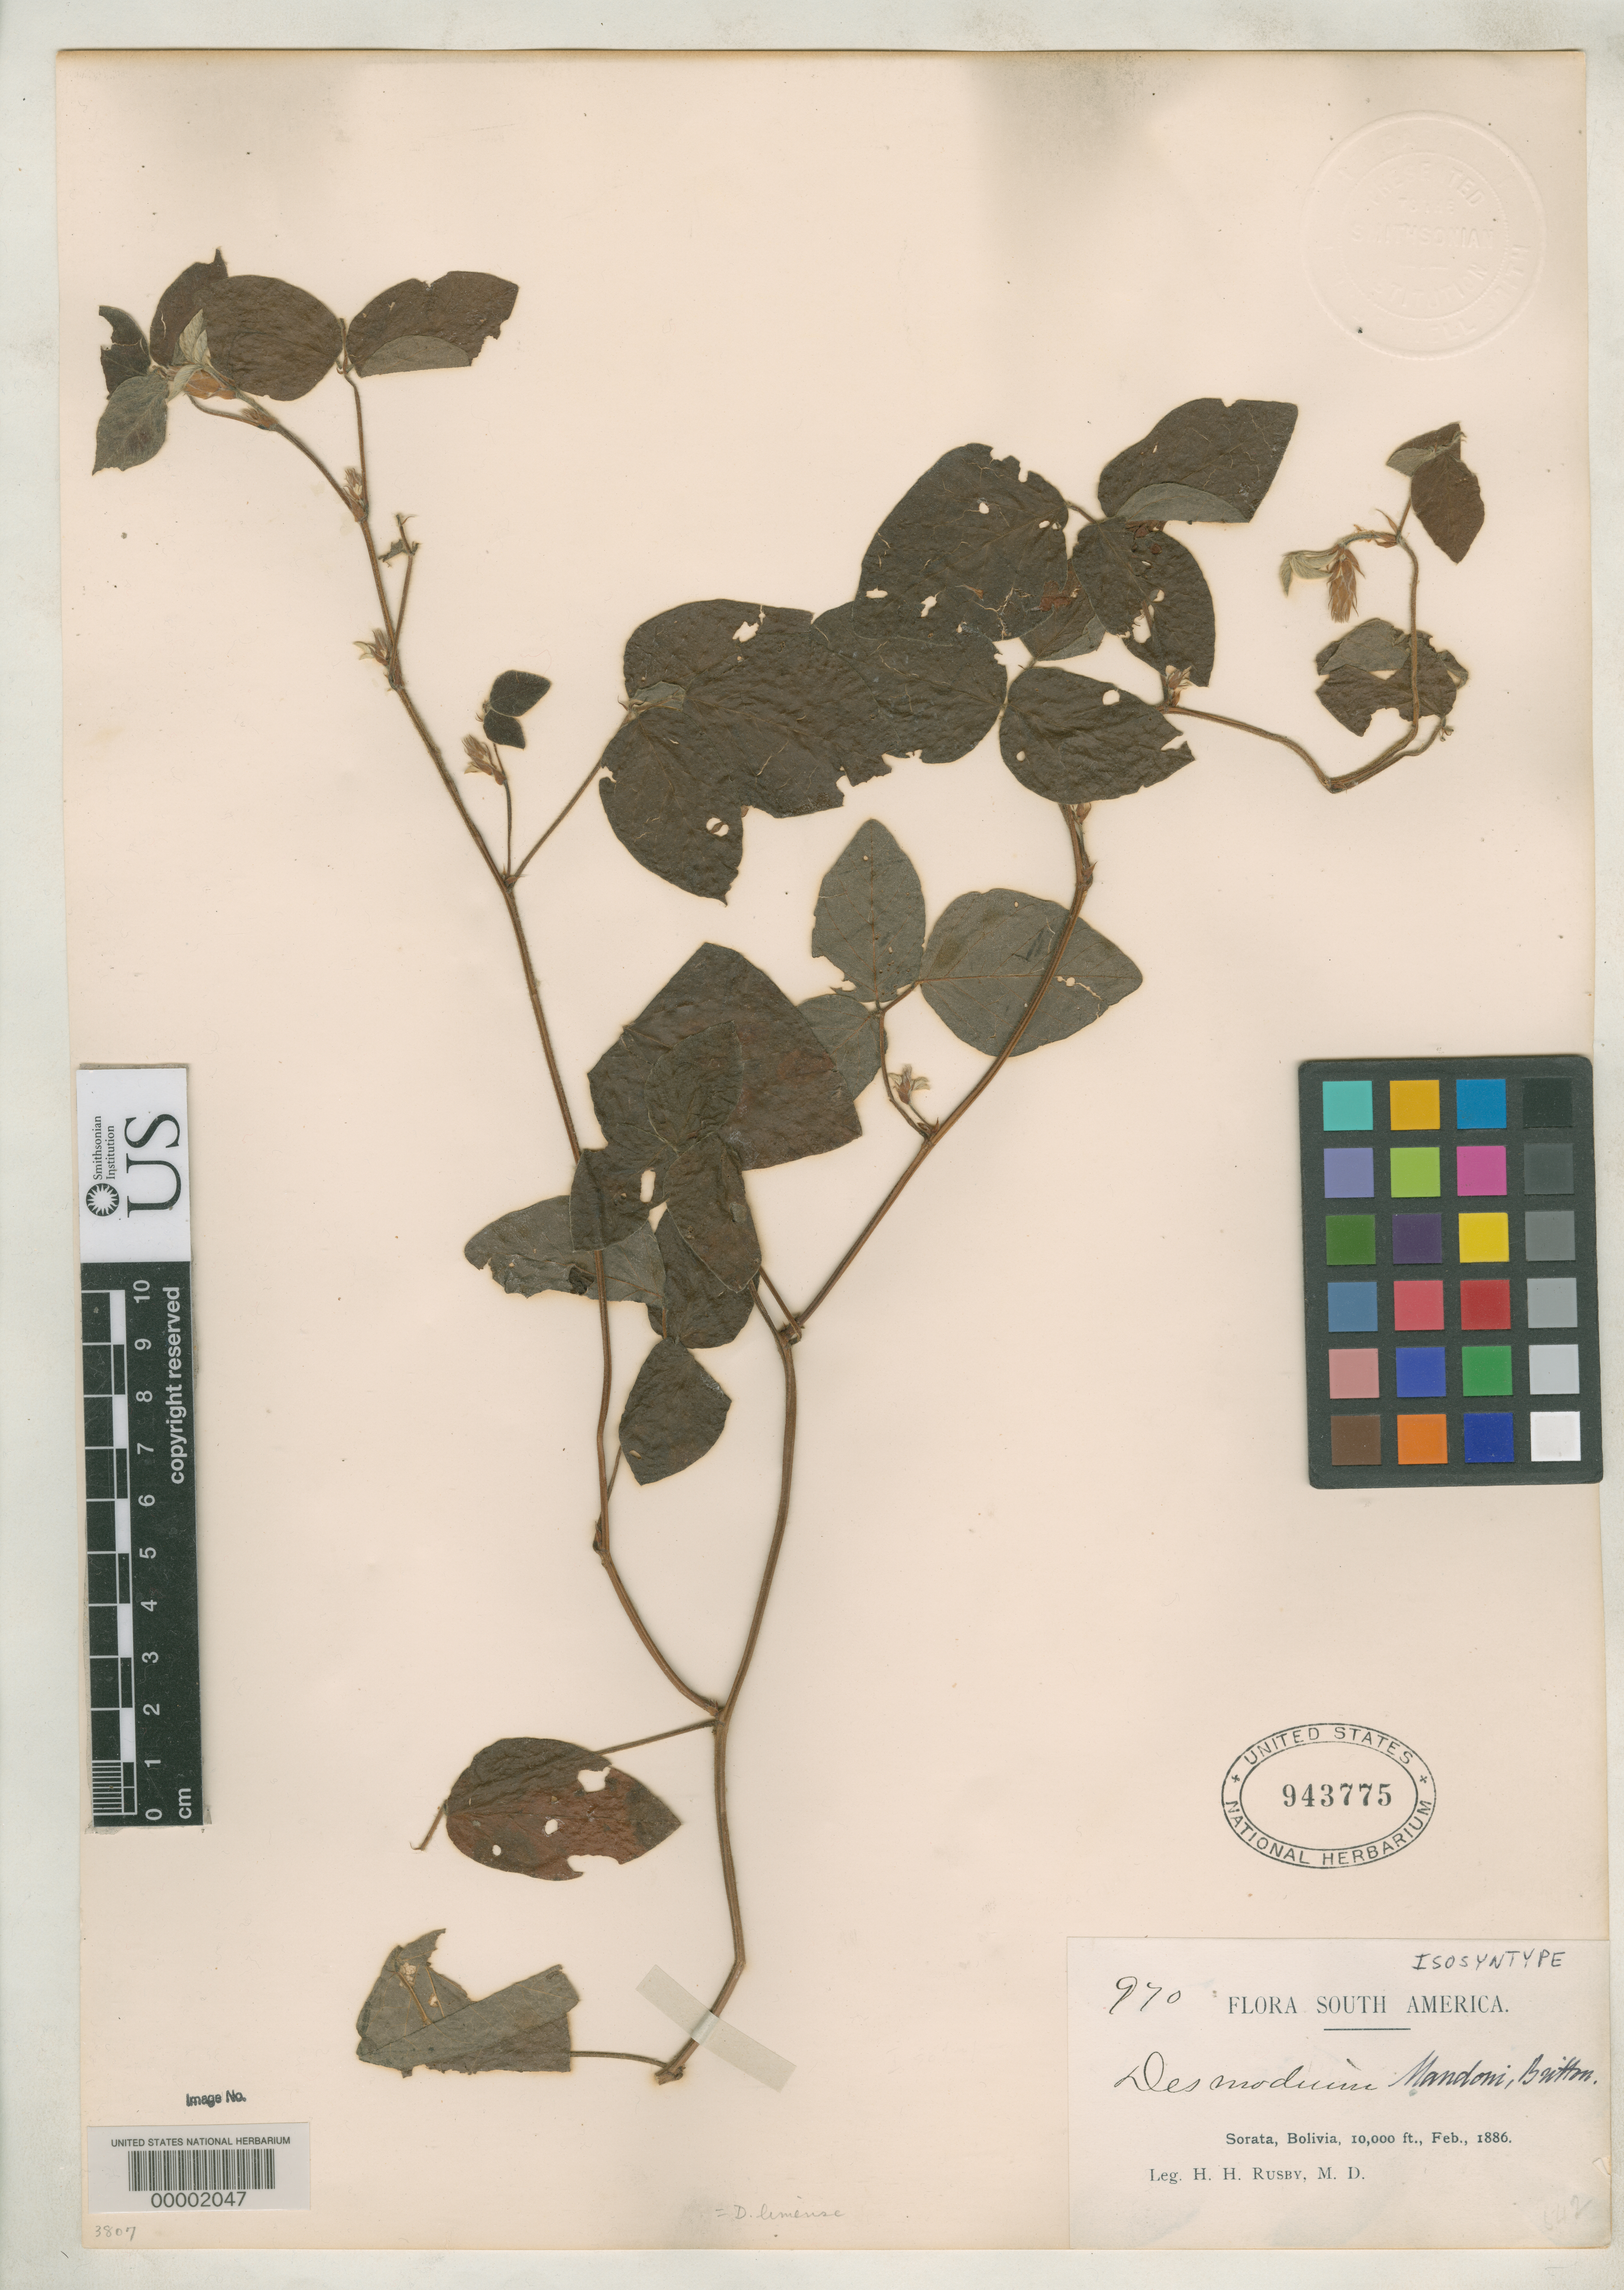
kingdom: Plantae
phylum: Tracheophyta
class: Magnoliopsida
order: Fabales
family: Fabaceae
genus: Desmodium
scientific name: Desmodium mandoni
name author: Britton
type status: Isosyntype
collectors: H. H. Rusby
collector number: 964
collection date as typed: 1885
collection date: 1885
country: Bolivia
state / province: La Paz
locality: Yungas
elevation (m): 1829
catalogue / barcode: US 943776